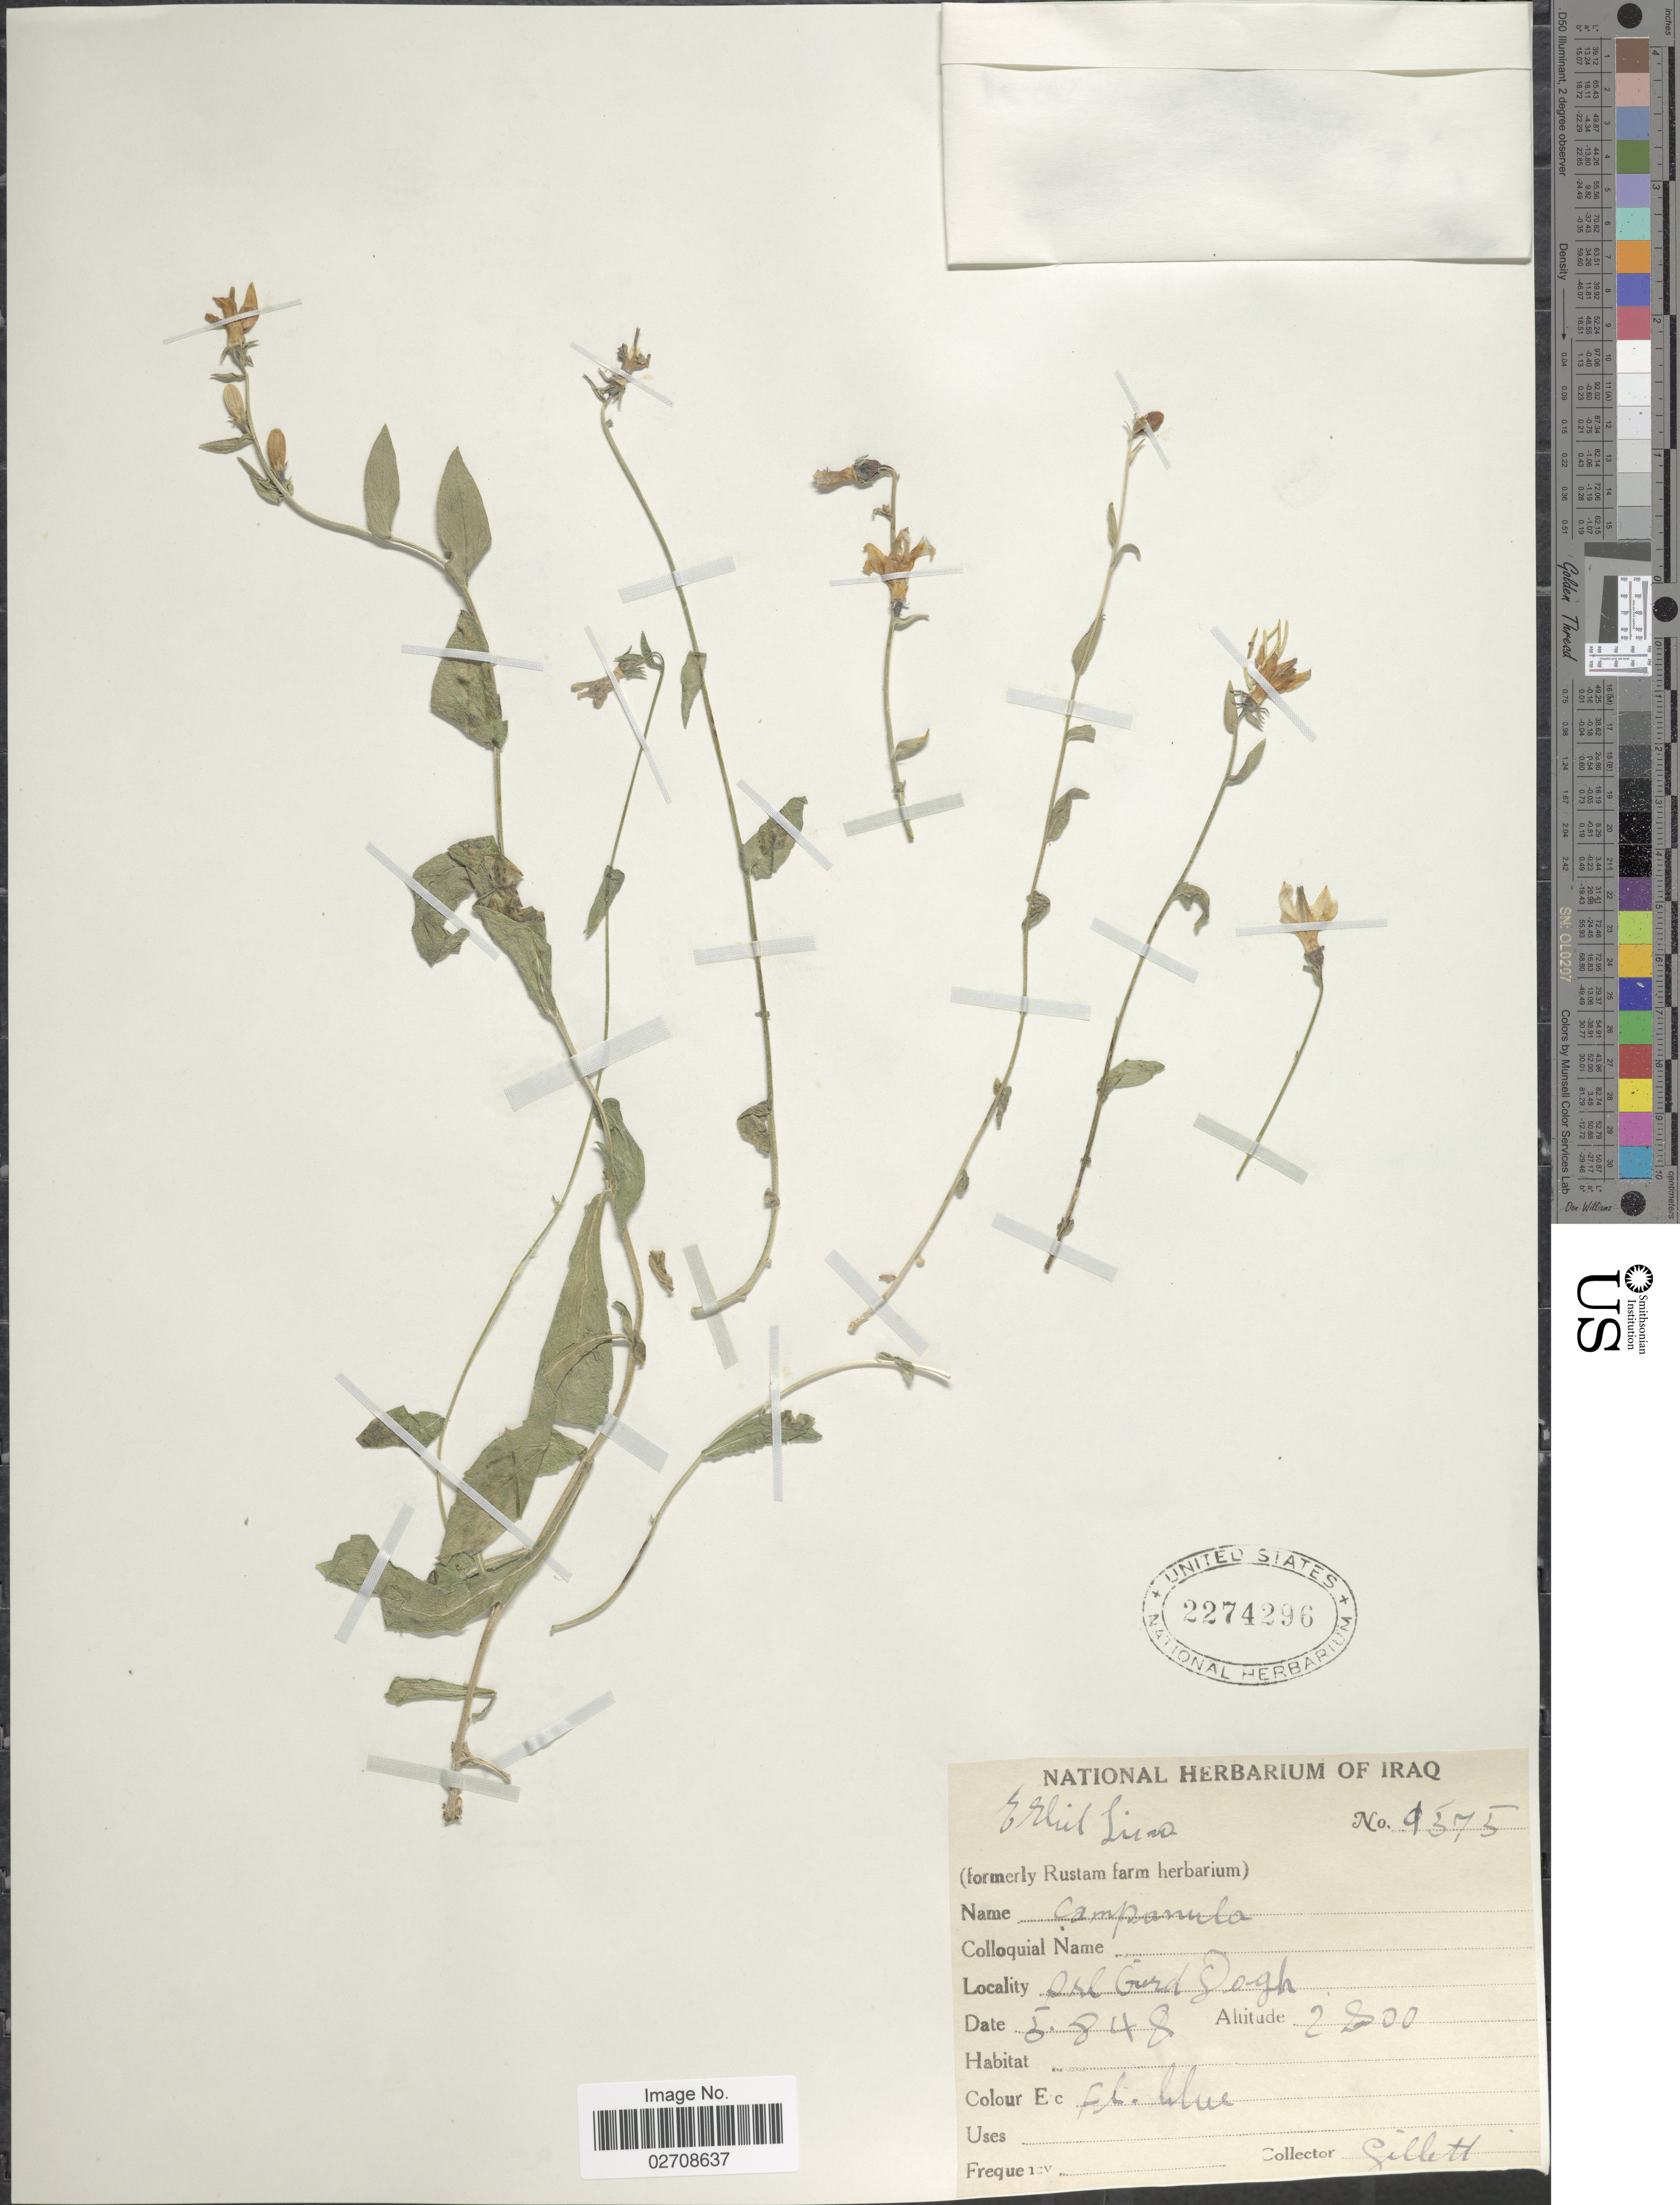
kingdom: Plantae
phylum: Tracheophyta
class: Magnoliopsida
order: Asterales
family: Campanulaceae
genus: Campanula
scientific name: Campanula sp.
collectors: Gillett, --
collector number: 9575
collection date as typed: Transcribed d/m/y: 5/8/48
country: Iraq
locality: Arl Gird Dagh, Erbil Liwa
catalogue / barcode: US 2274296